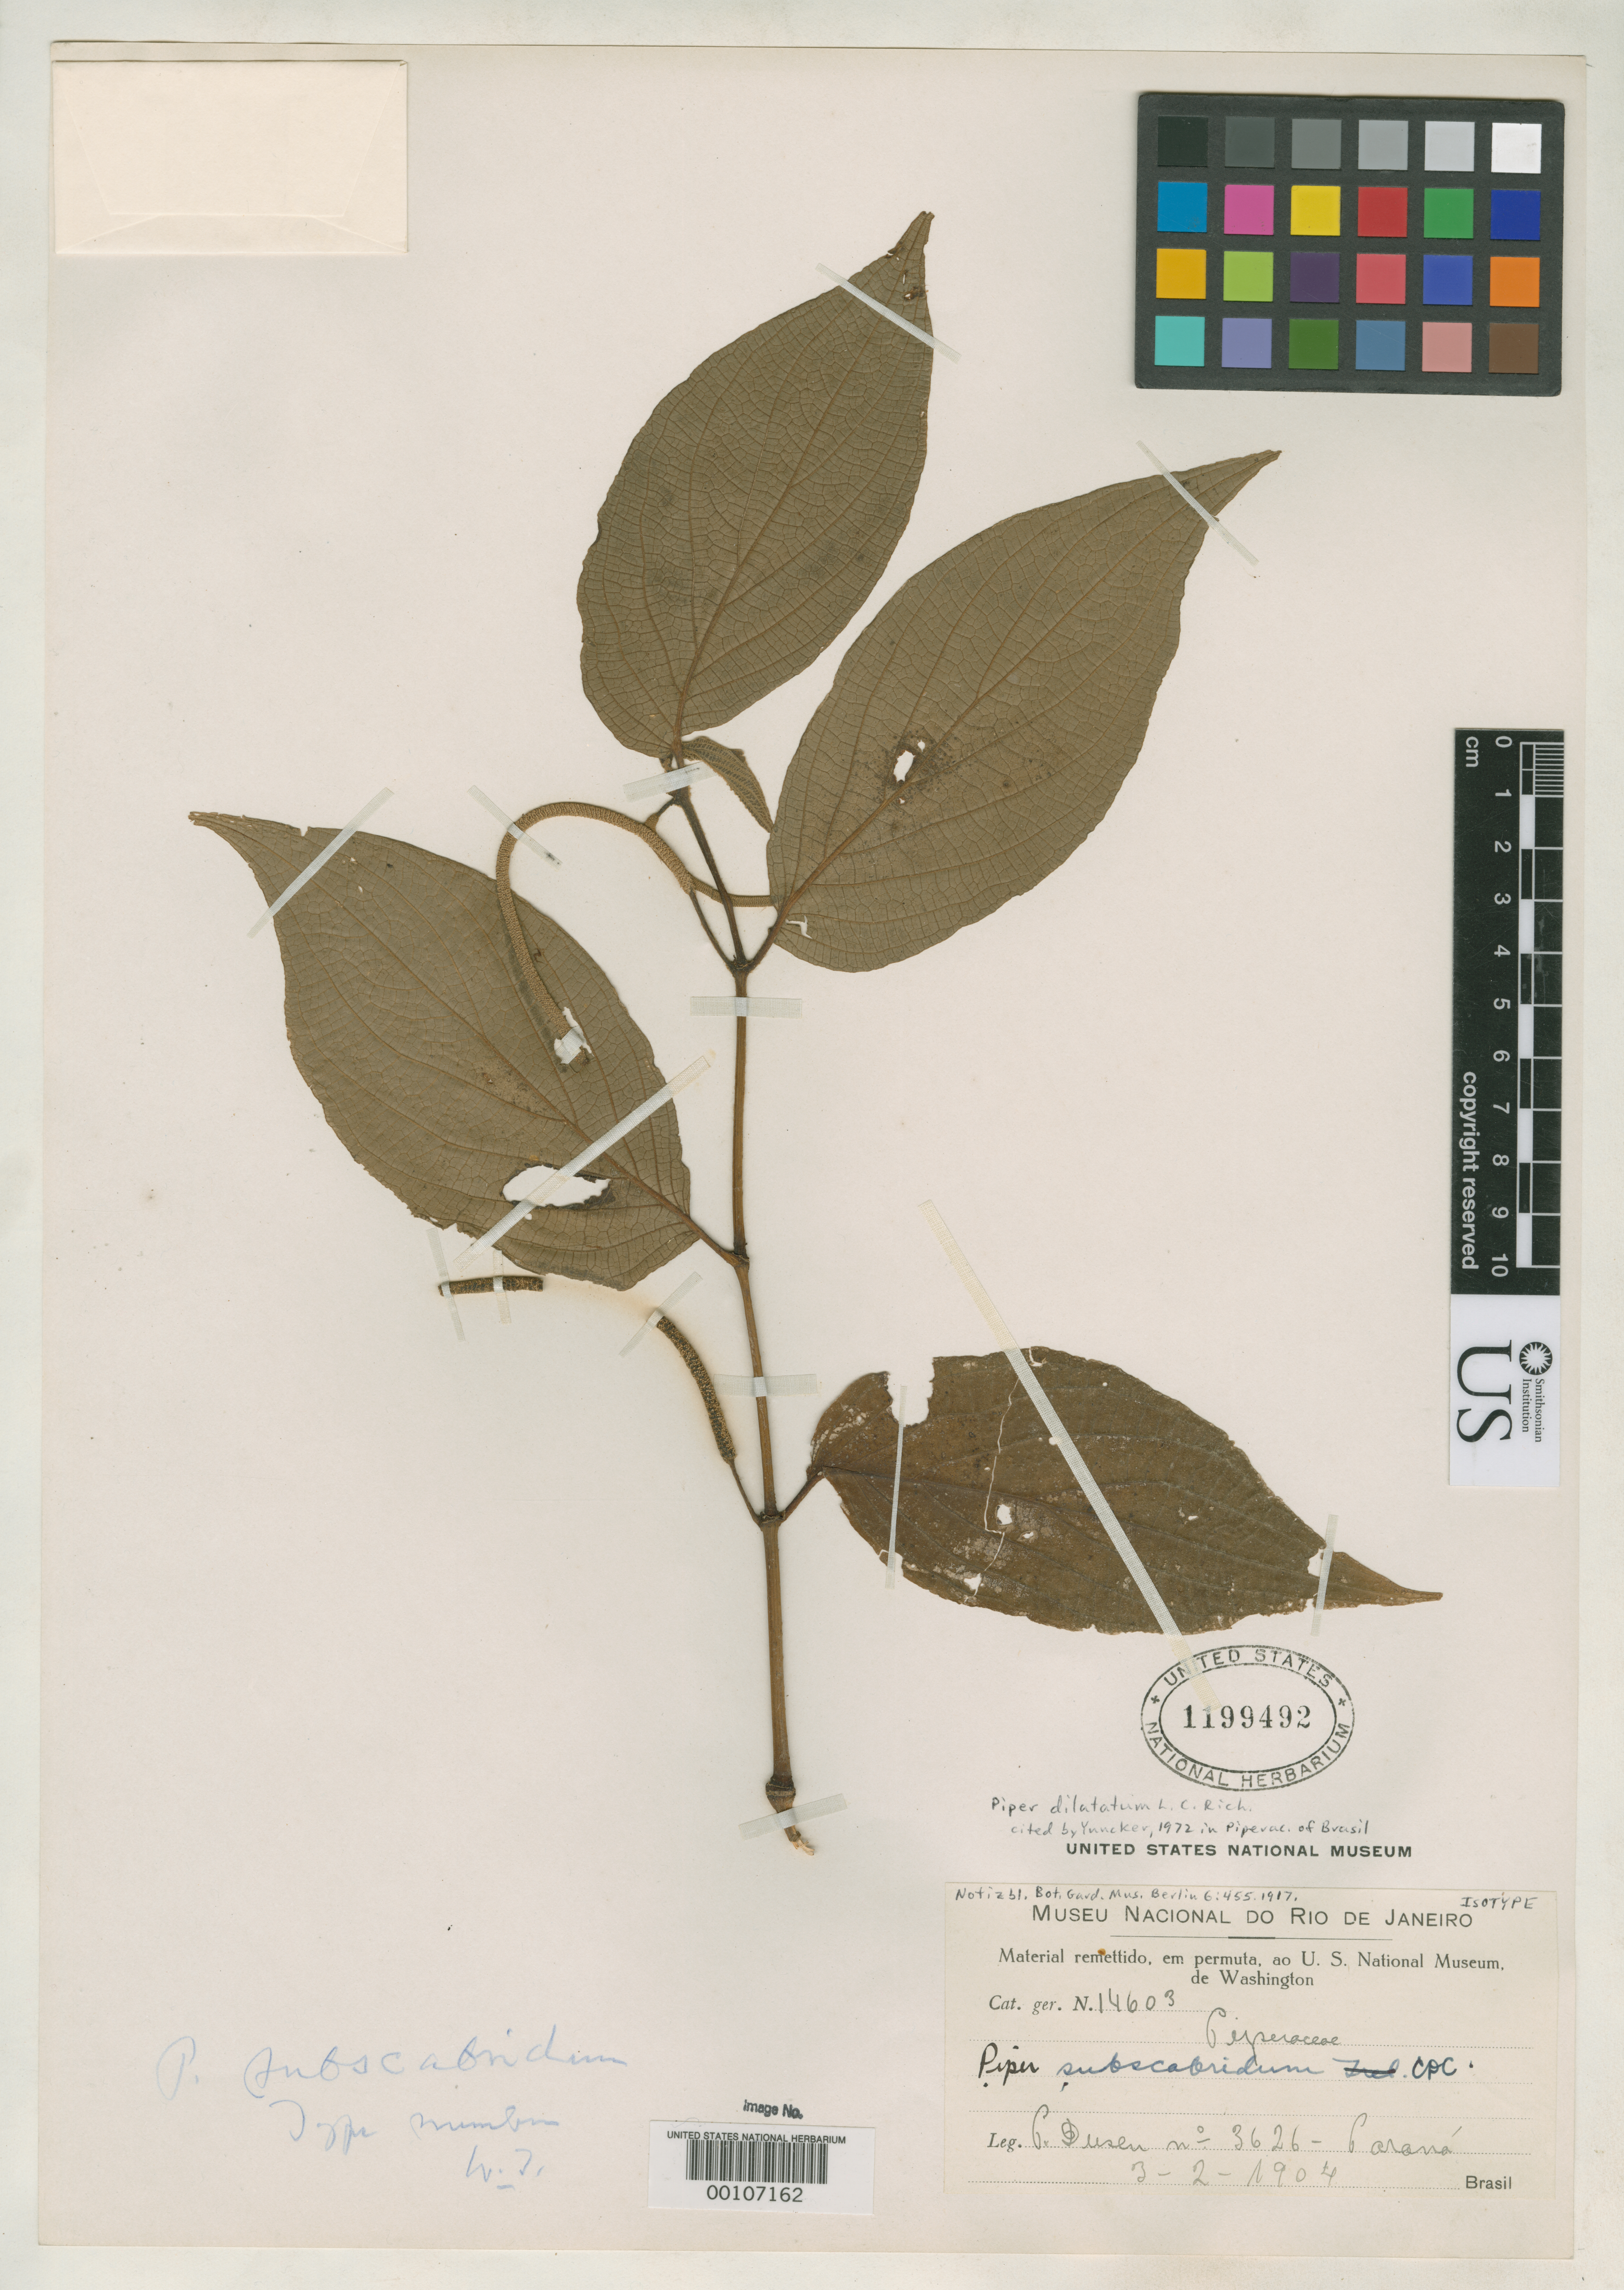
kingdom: Plantae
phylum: Tracheophyta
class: Magnoliopsida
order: Piperales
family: Piperaceae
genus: Piper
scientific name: Piper subscabridum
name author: C. DC.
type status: Isotype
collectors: P. Dusén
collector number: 3626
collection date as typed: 1904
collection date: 1904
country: Brazil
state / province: Paraná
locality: Sierra de Mar, Ypiranga.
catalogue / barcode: US 1199492